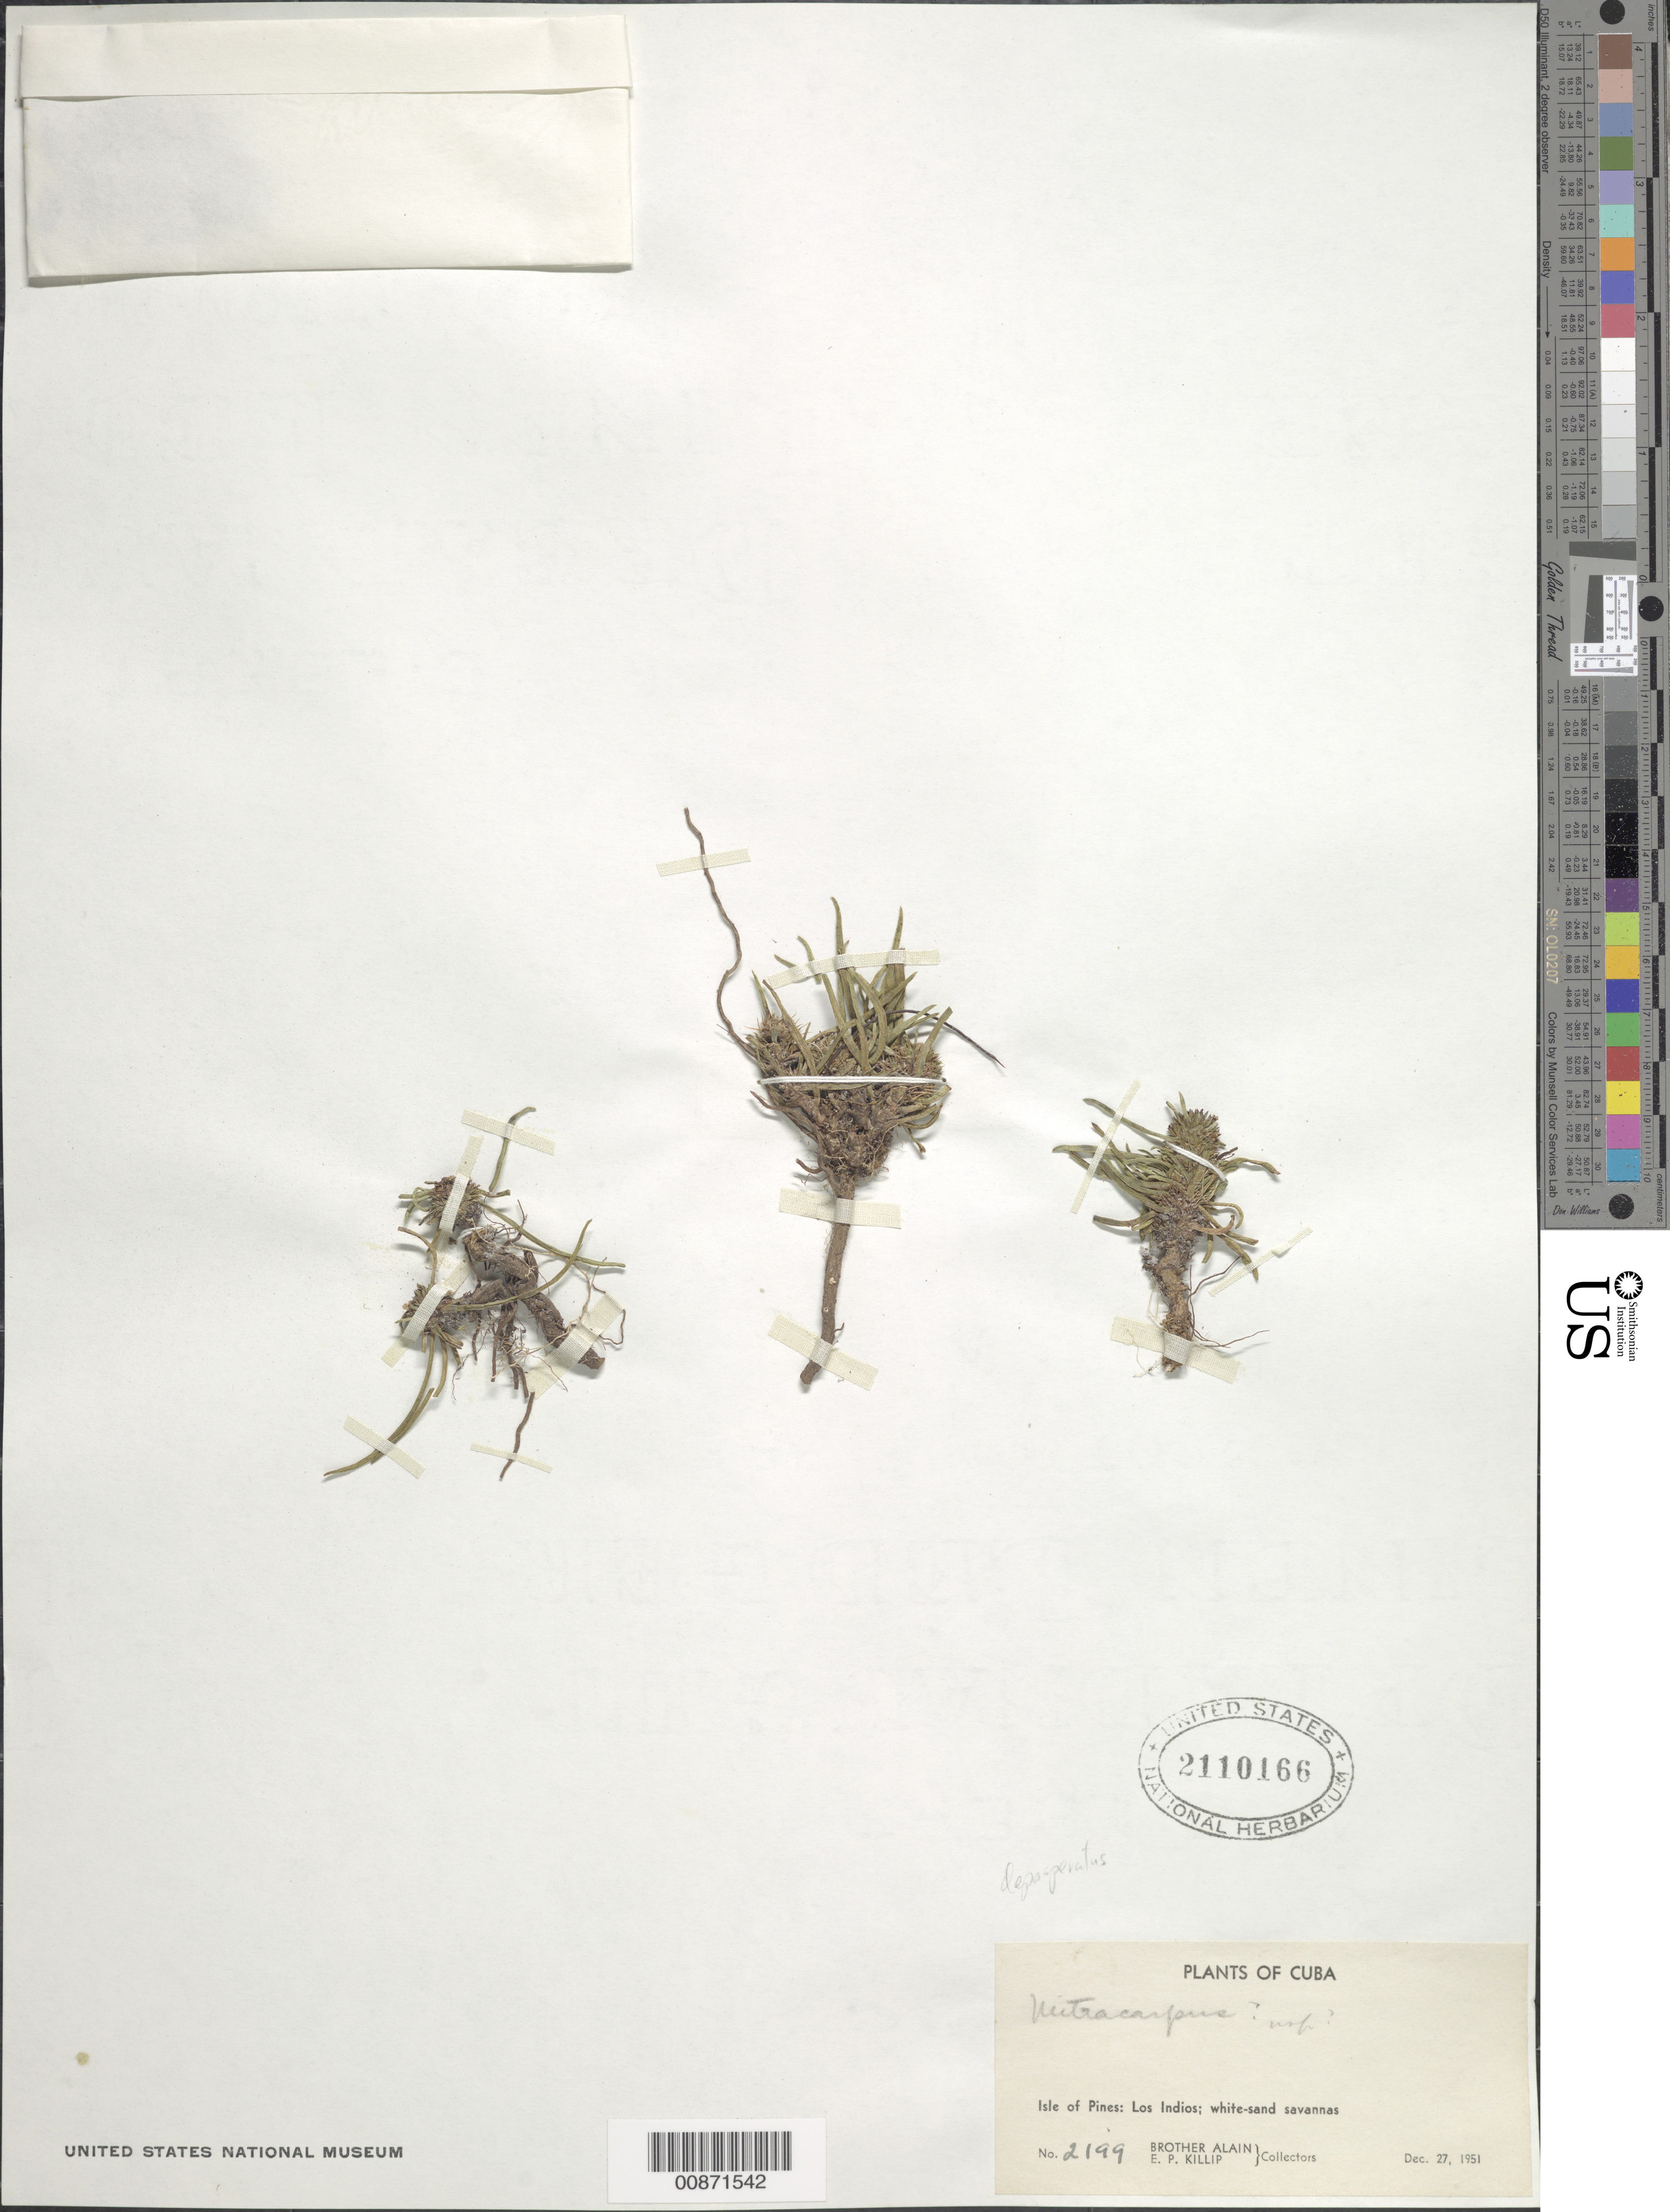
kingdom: Plantae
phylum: Tracheophyta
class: Magnoliopsida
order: Gentianales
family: Rubiaceae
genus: Mitracarpus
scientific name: Mitracarpus depauperatus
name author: Britton & P. Wilson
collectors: A. H. Liogier & E. P. Killip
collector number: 2199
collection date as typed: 27 Dec 1951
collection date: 1951-12-27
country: Cuba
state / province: Isla de La Juventud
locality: Los Indios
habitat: White-sand savannas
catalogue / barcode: US 2110166